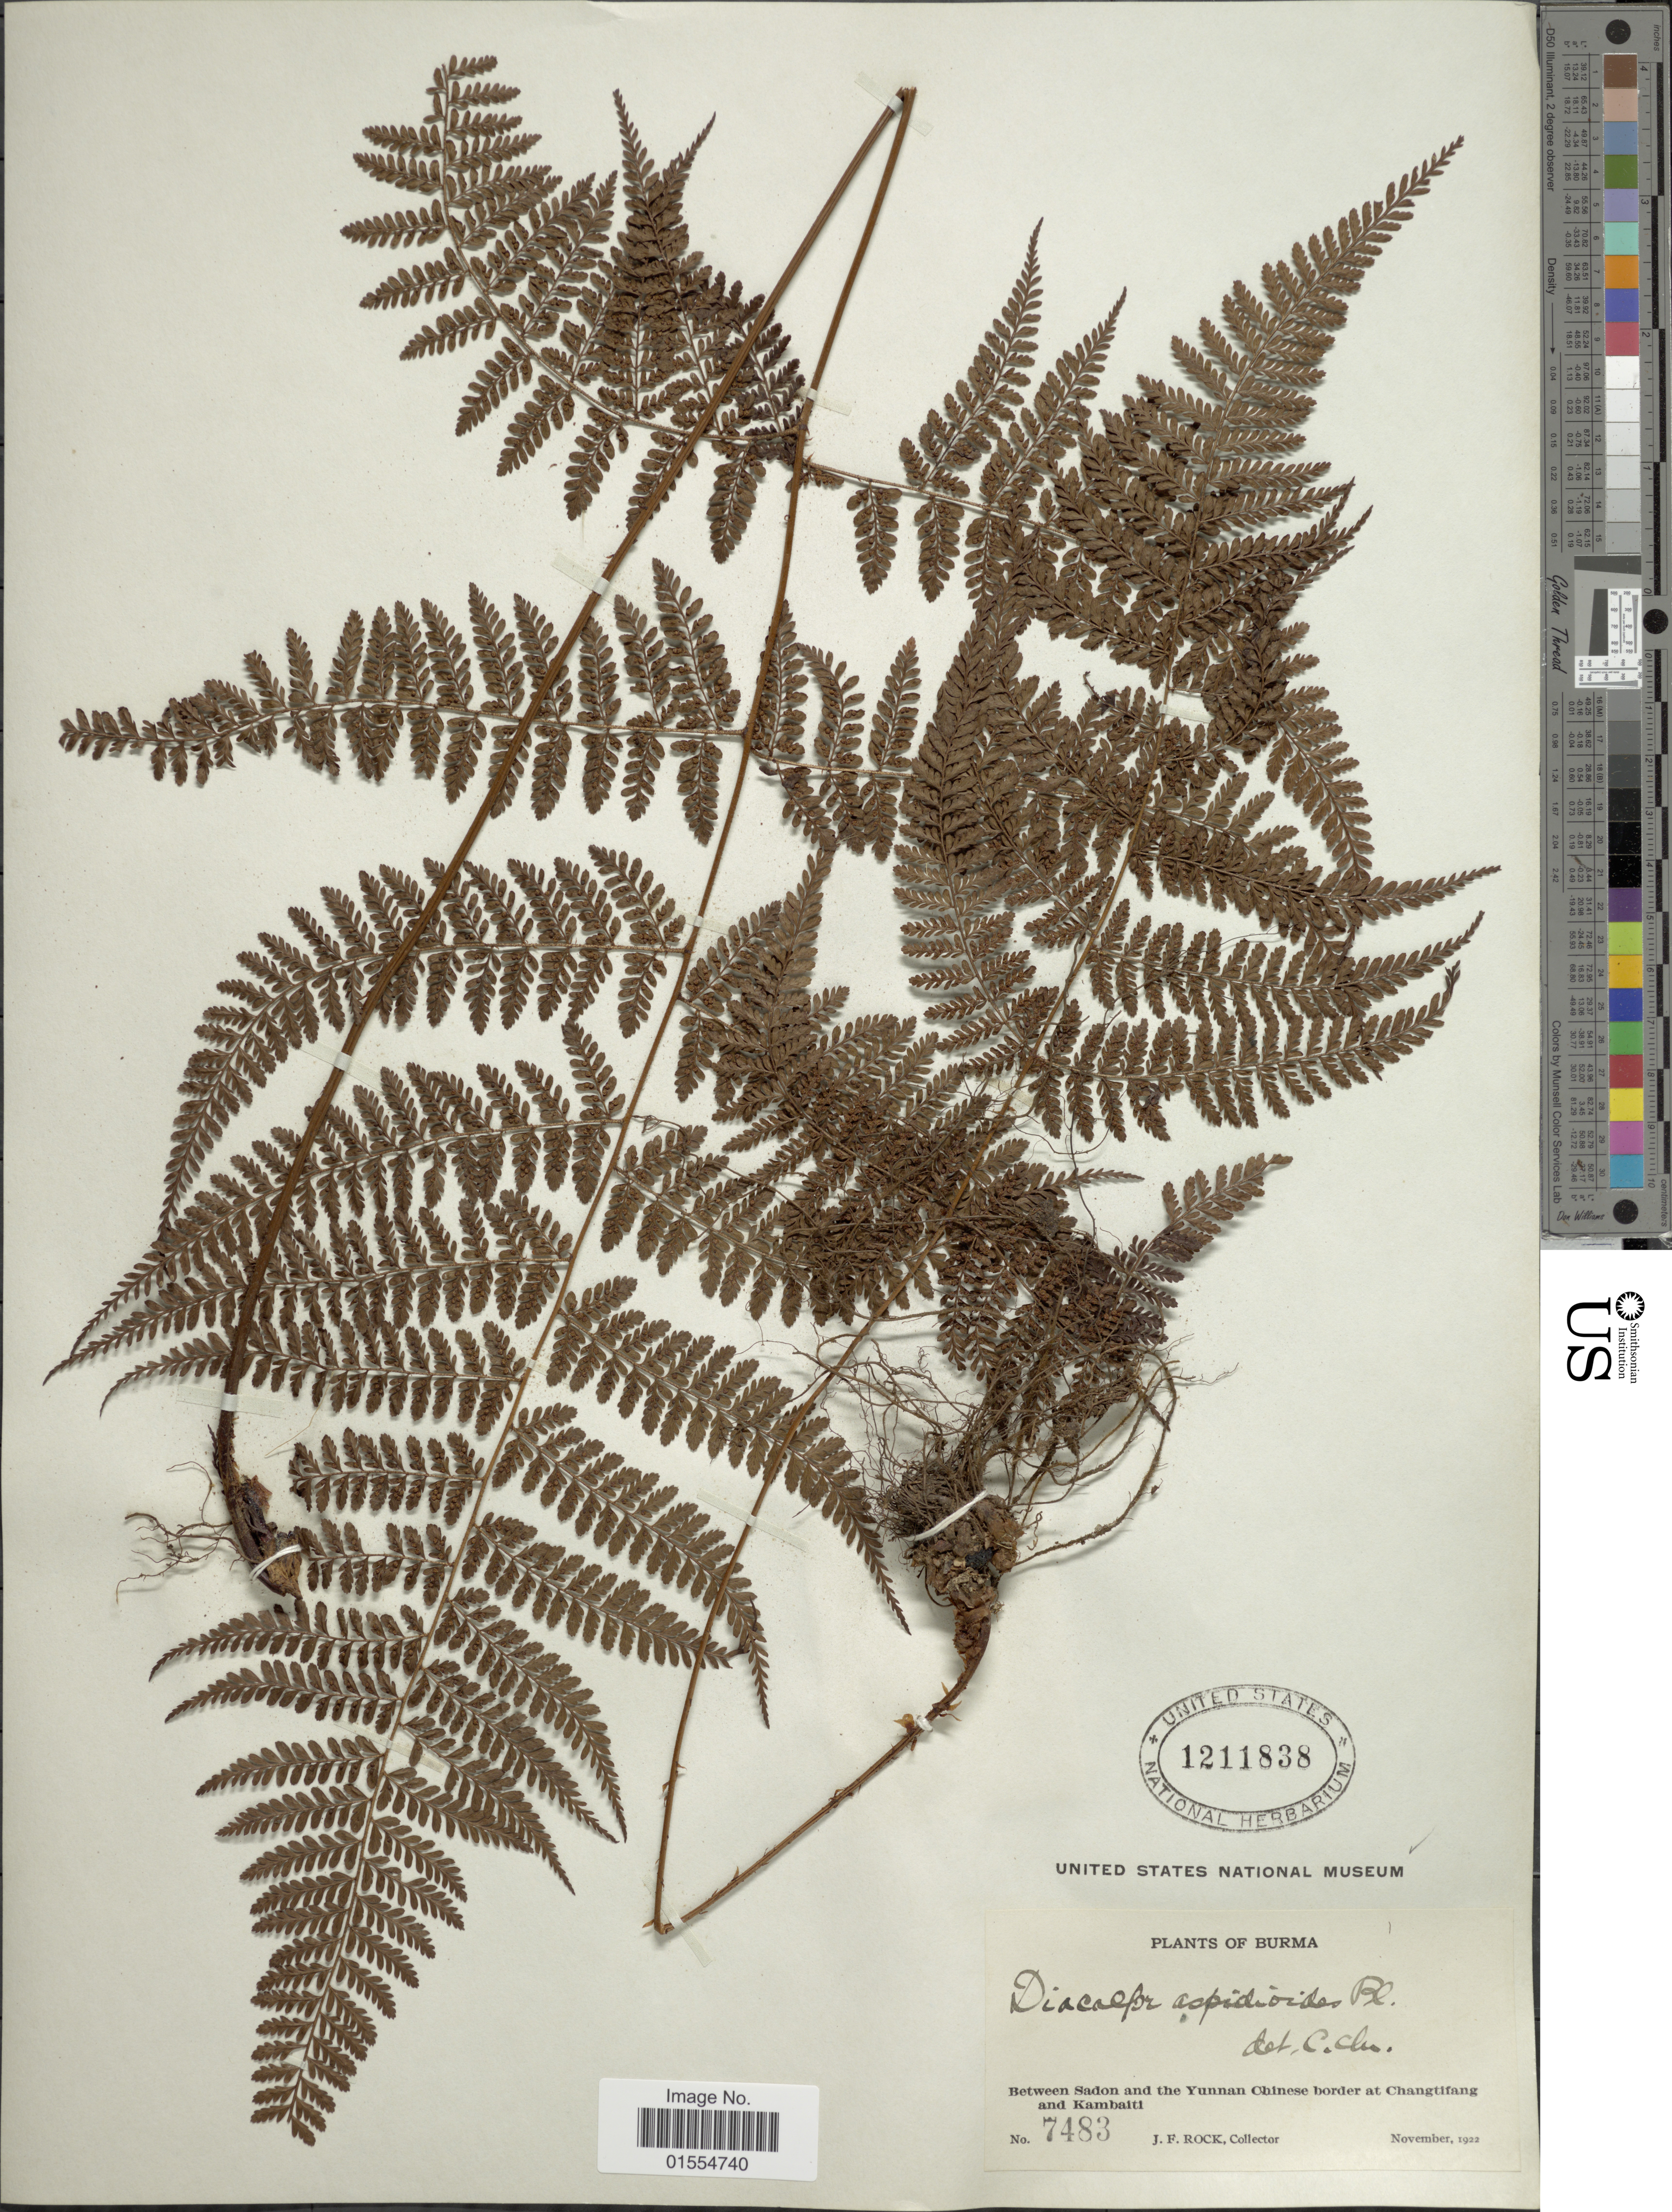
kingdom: Plantae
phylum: Tracheophyta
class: Polypodiopsida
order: Polypodiales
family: Dryopteridaceae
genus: Dryopteris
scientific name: Dryopteris pseudocaenopteris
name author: (Kunze) Li Bing Zhang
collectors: J. Rock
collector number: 7483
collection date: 1922-11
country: Myanmar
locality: Burma, between Sadon and the Yunnan Chinese border at Changtifang and Kambaiti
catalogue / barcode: US 1211838